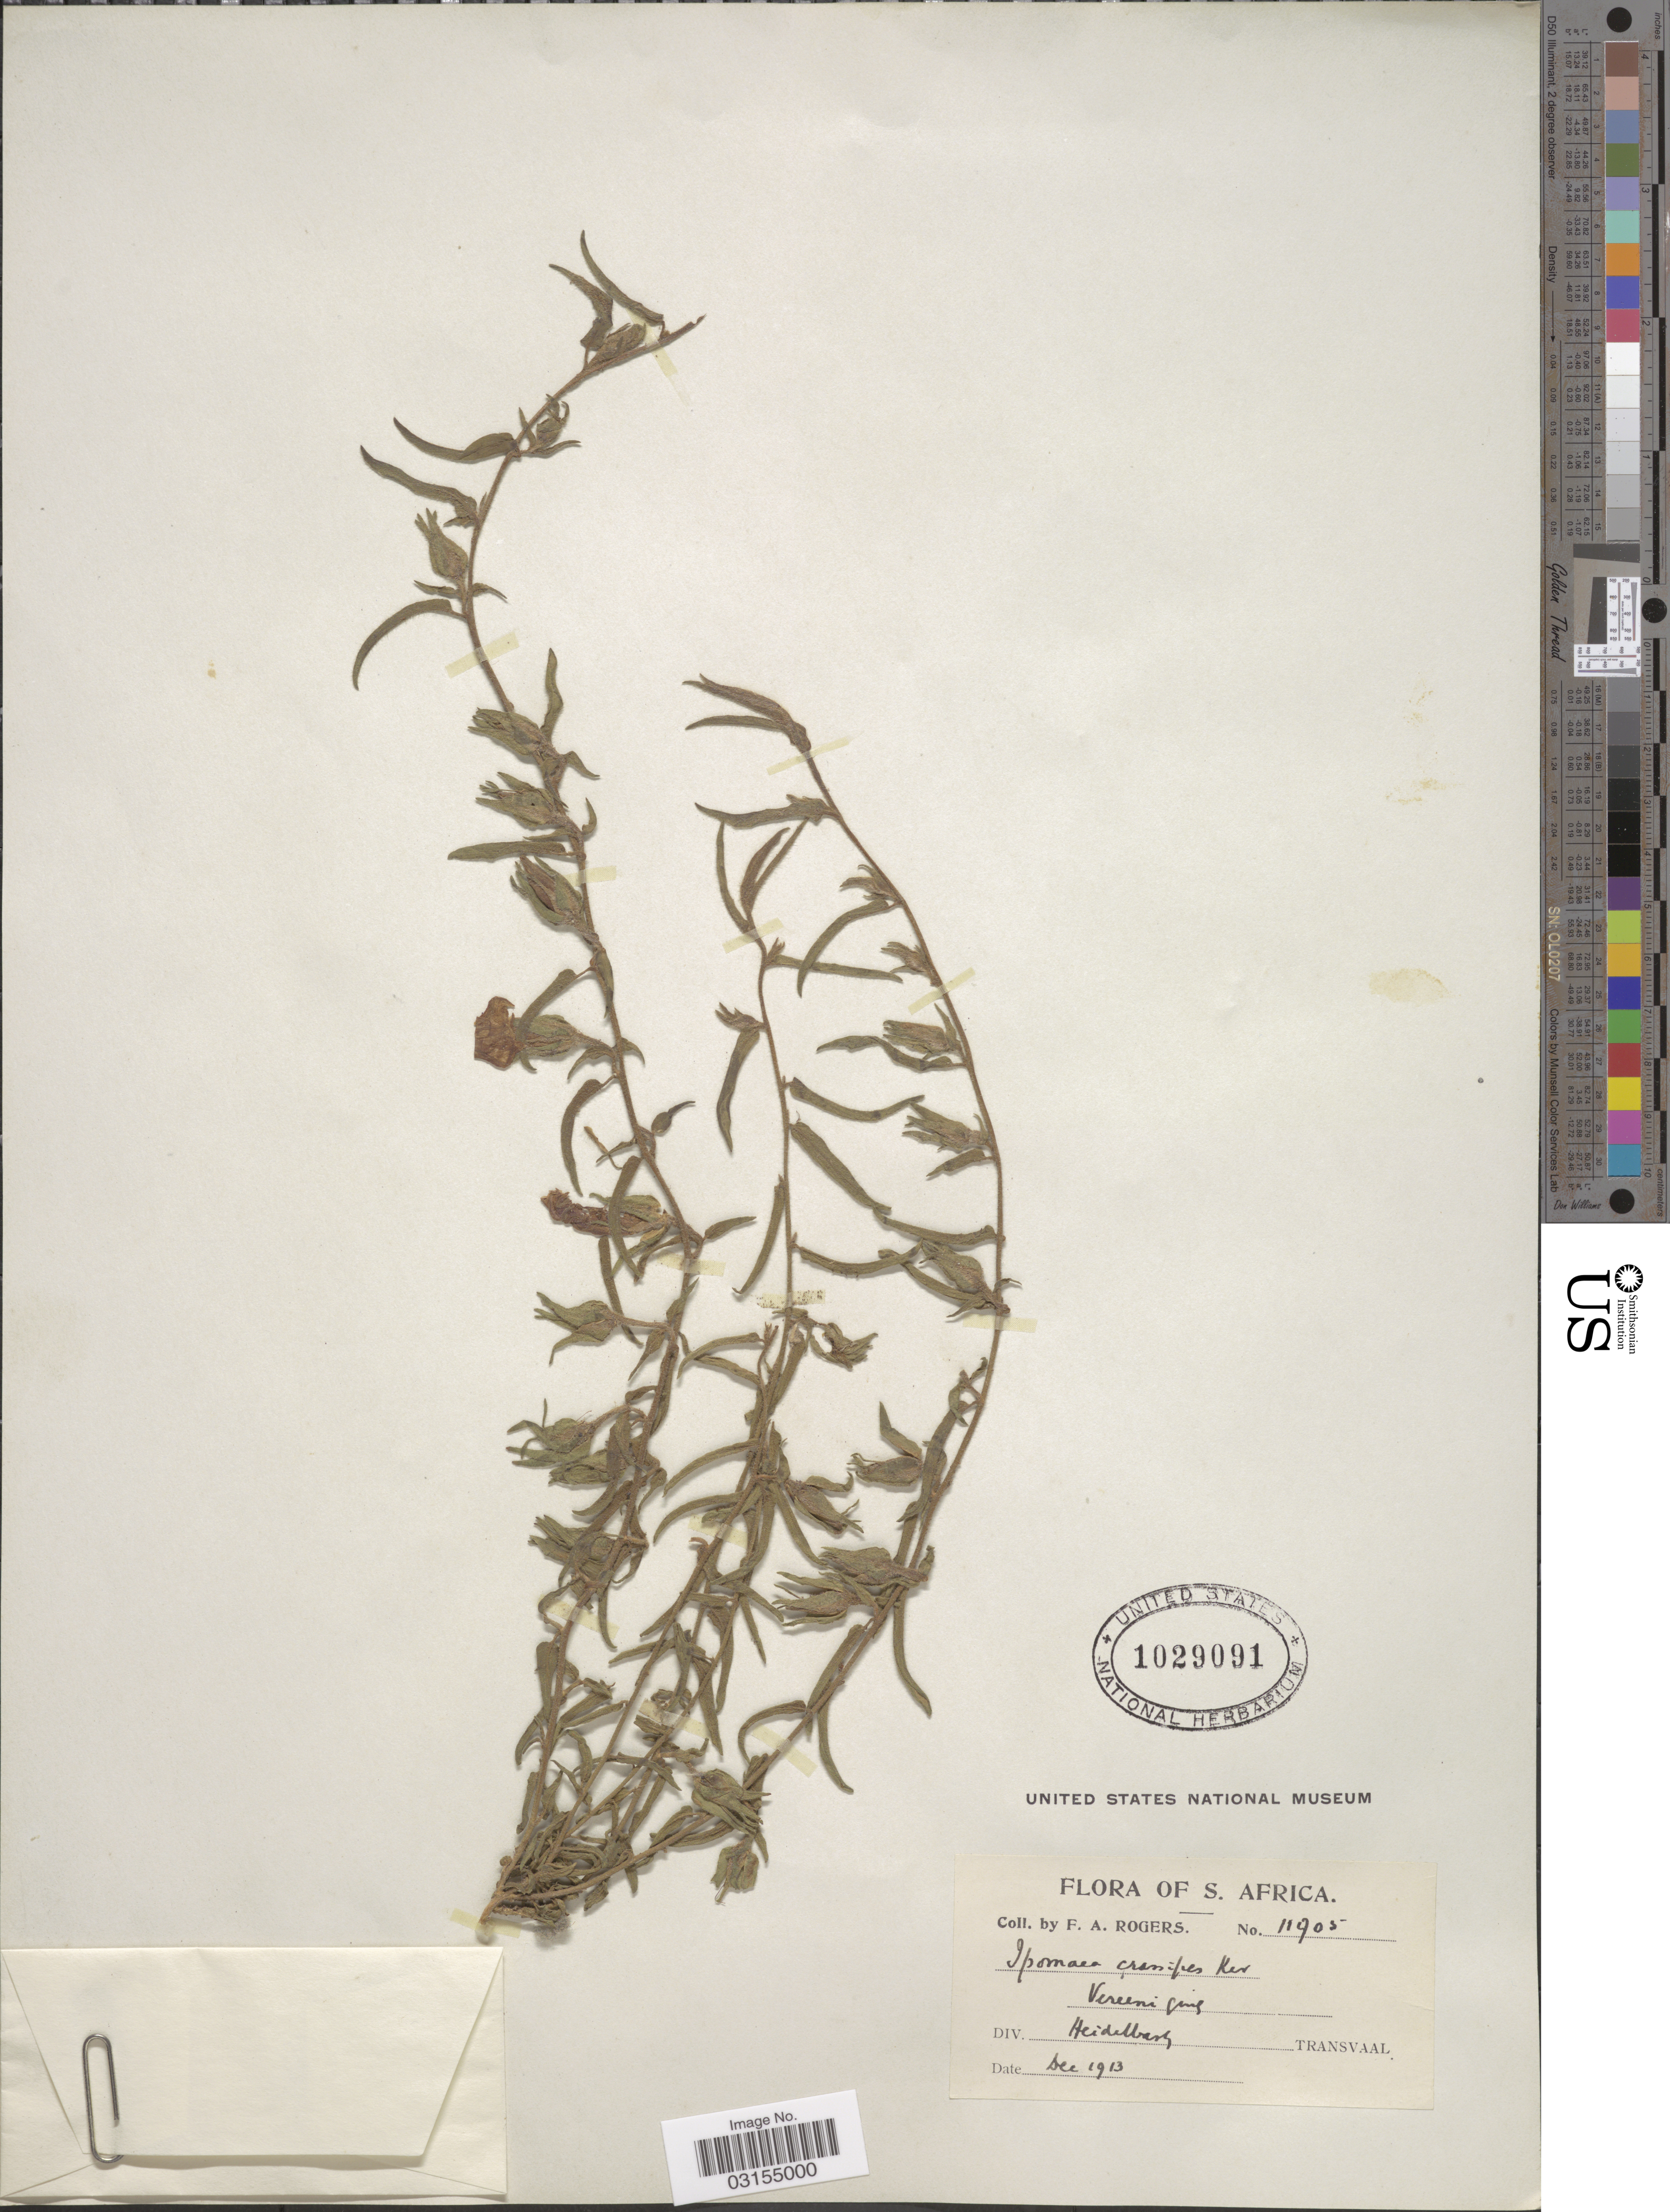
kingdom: Plantae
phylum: Tracheophyta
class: Magnoliopsida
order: Solanales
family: Convolvulaceae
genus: Ipomoea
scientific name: Ipomoea crassipes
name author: Hook.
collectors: F. A. Rogers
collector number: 11905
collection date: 1913-12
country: South Africa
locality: S. Africa. Vereeniging, Div. Heidelberg, Transvaal.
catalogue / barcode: US 1029091